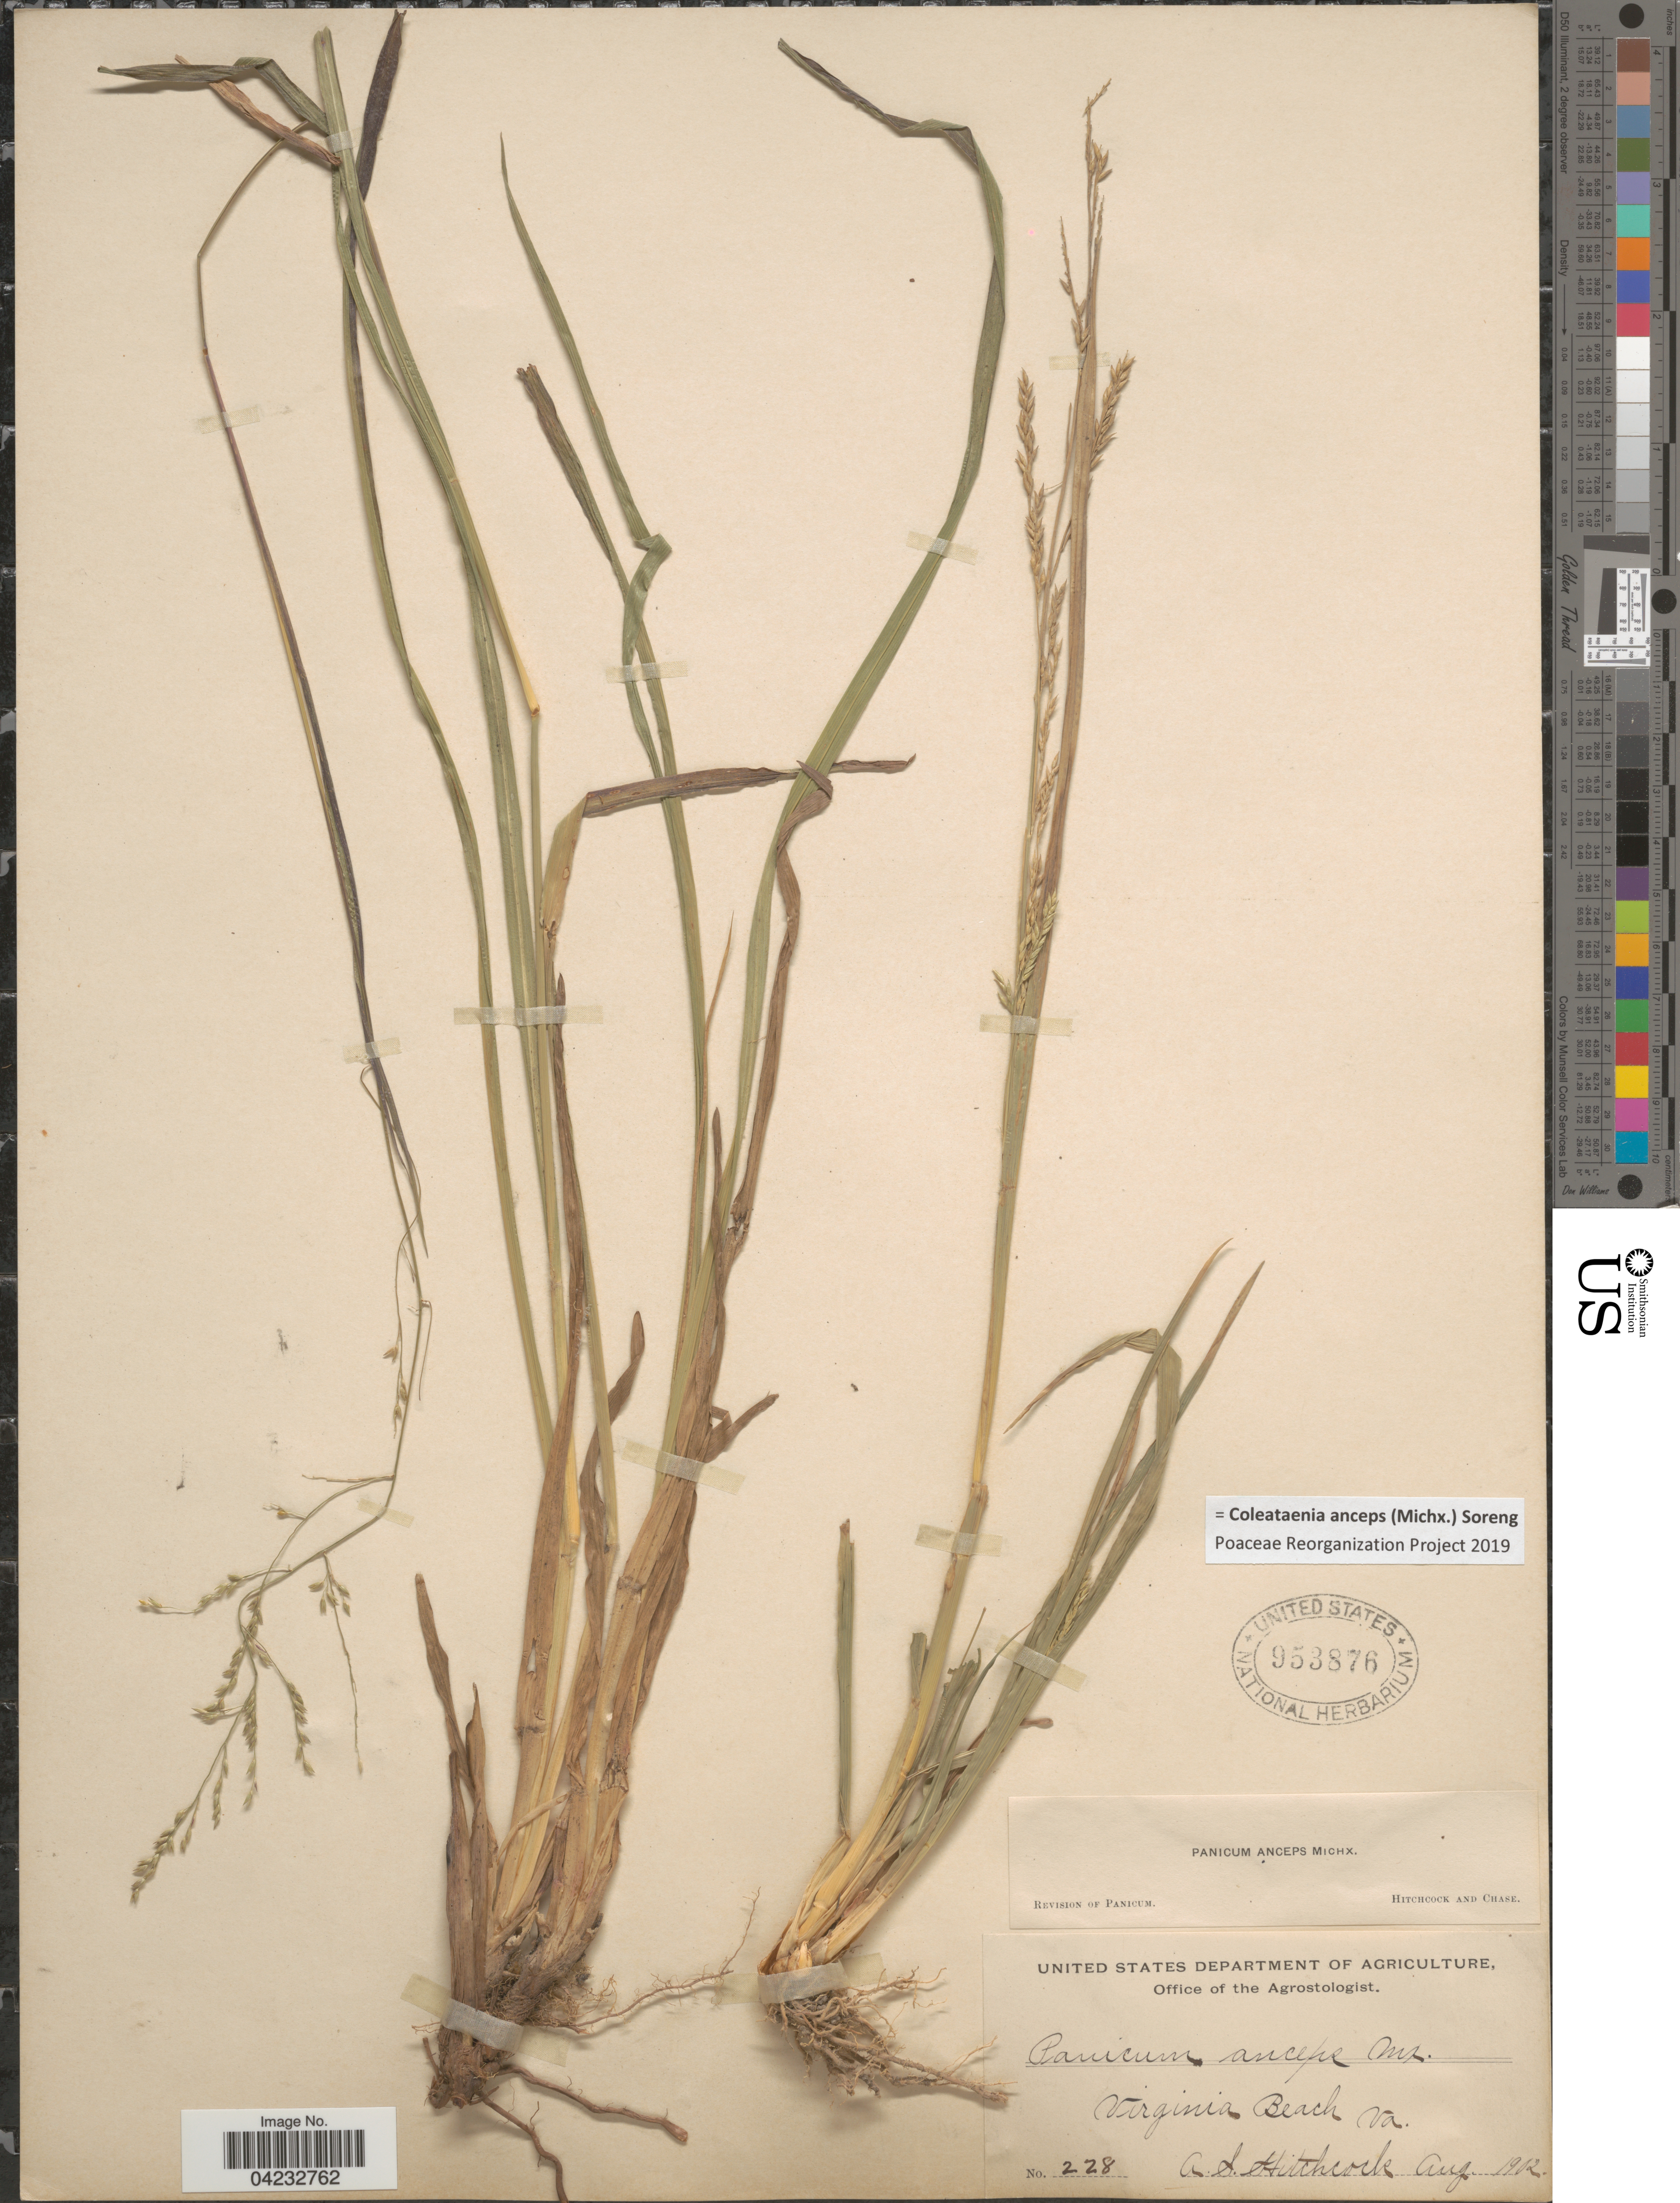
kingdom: Plantae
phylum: Tracheophyta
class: Liliopsida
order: Poales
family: Poaceae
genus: Coleataenia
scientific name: Coleataenia anceps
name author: (Michx.) Soreng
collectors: A. S. Hitchcock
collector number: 228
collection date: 1902-08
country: United States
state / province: Virginia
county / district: City of Virginia Beach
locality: Virginia Beach.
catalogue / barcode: US 953876